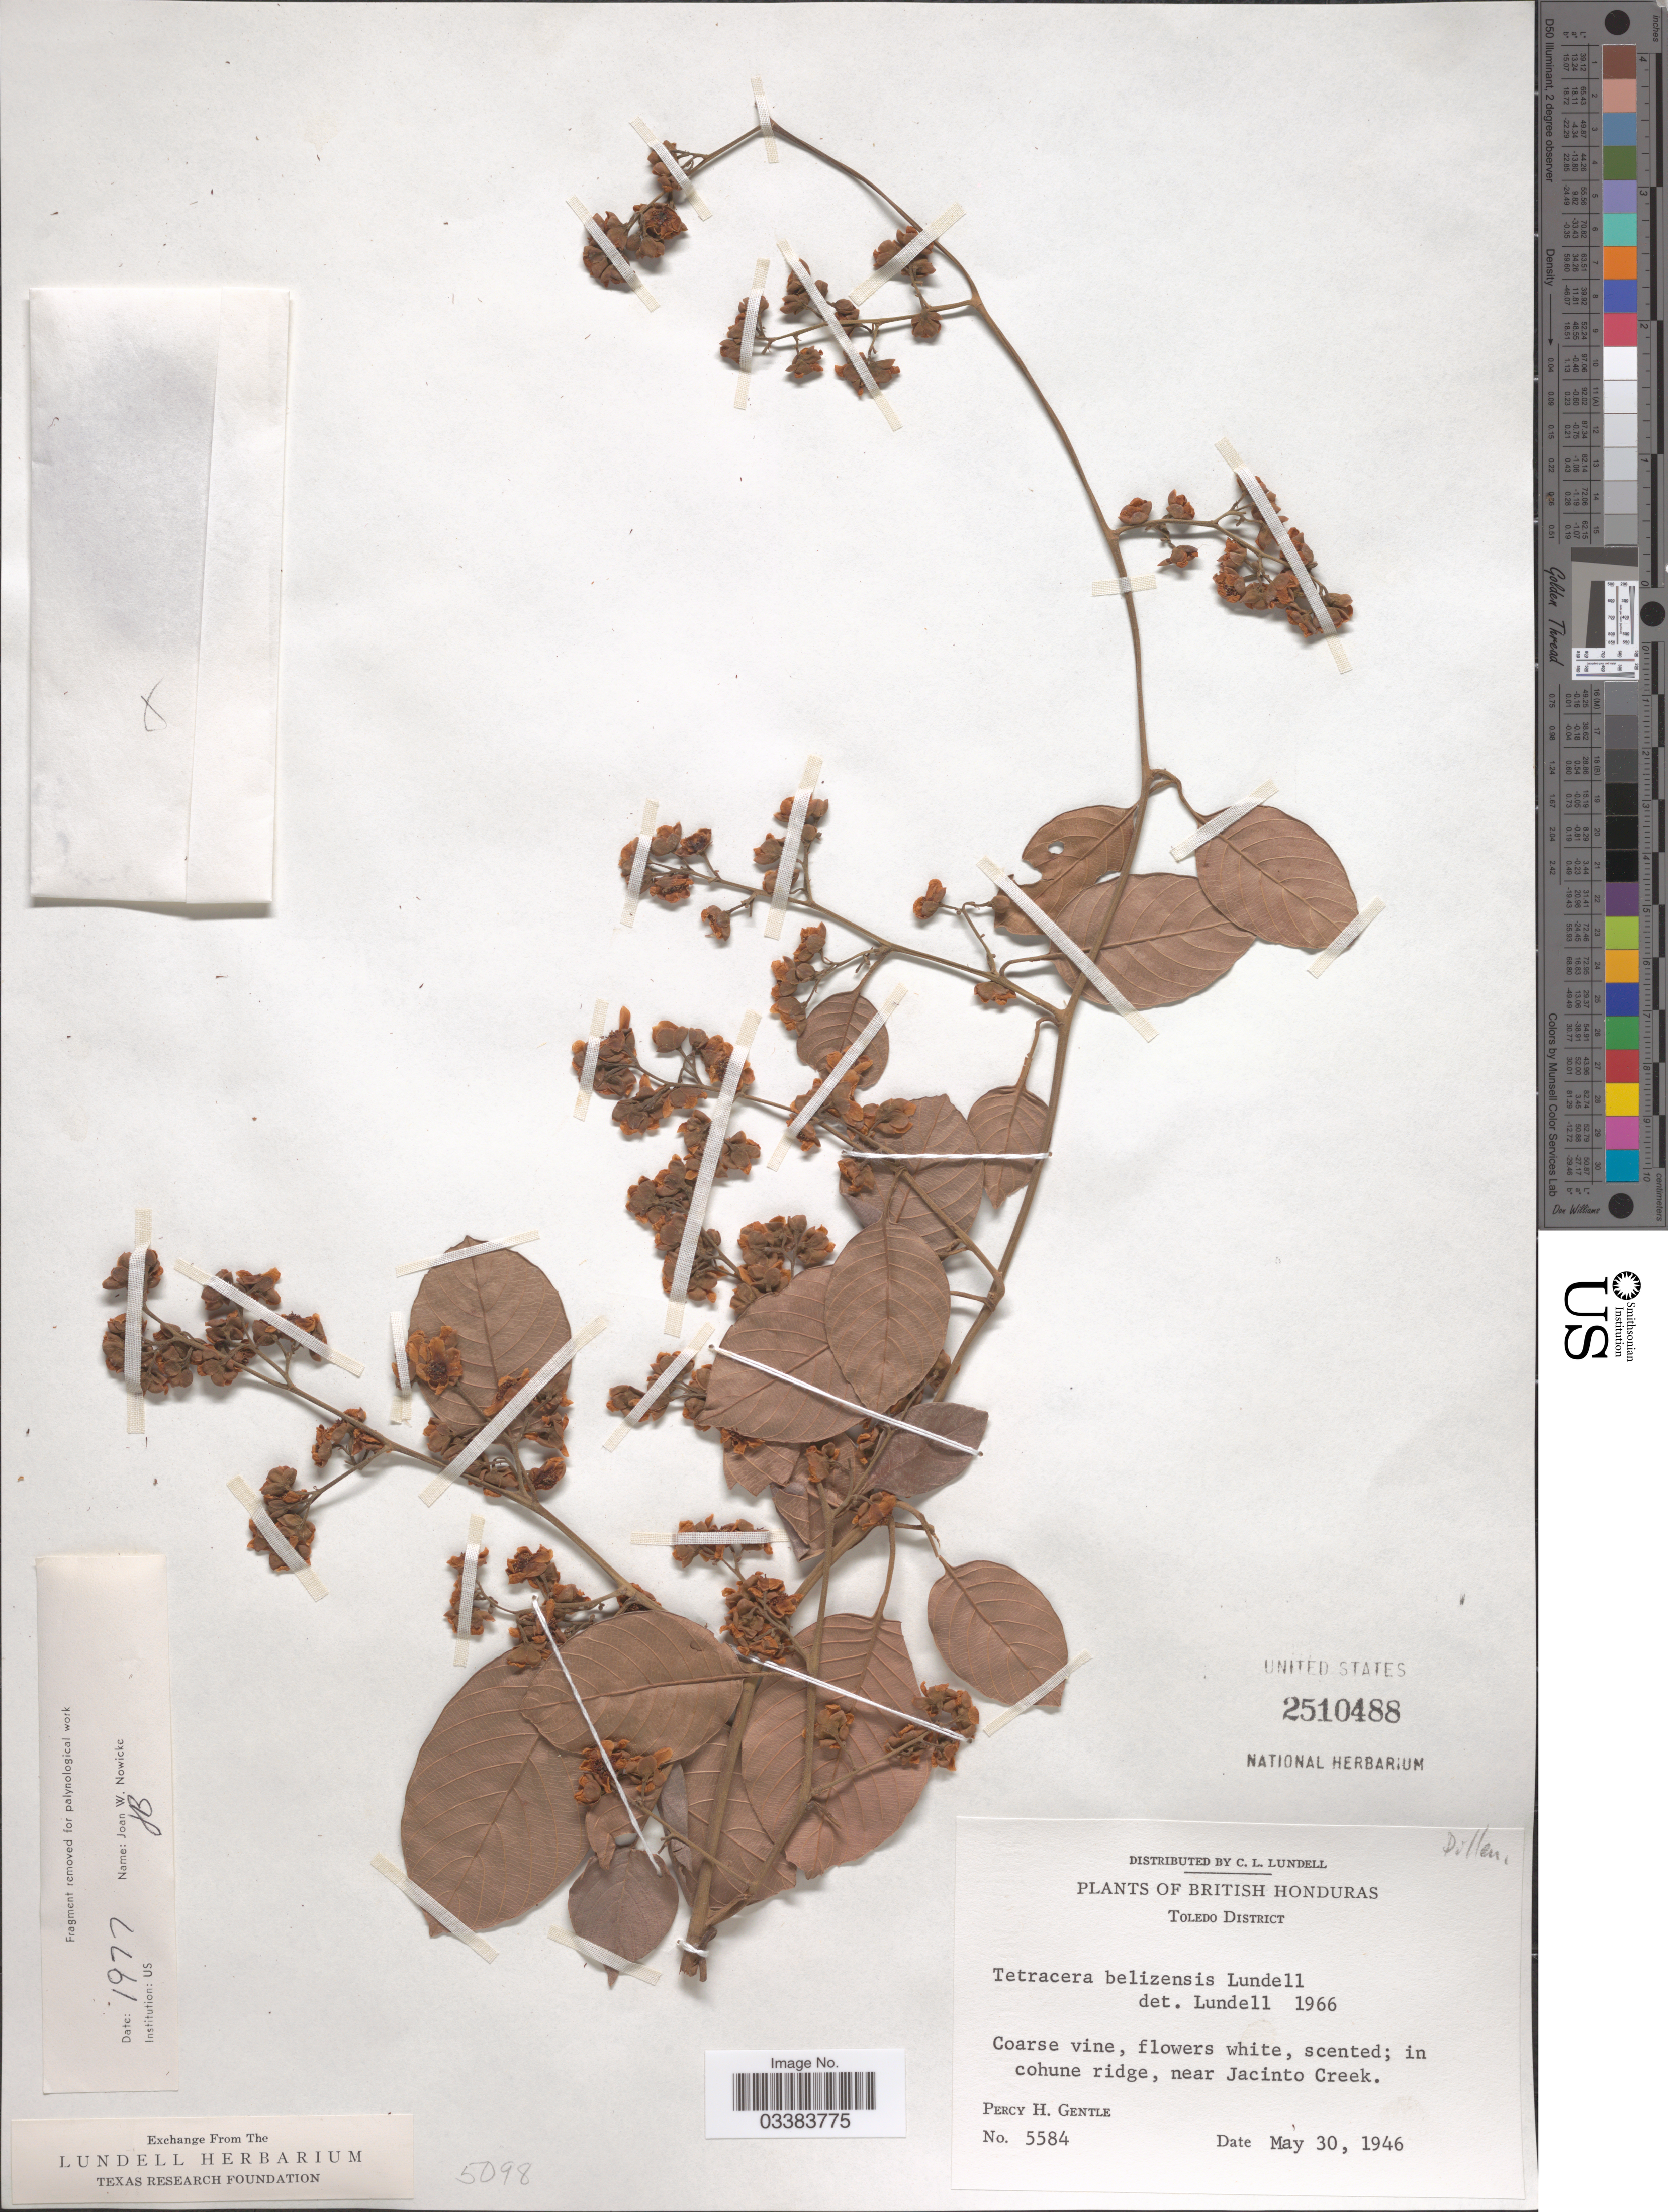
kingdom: Plantae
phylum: Tracheophyta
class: Magnoliopsida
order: Dilleniales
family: Dilleniaceae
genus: Tetracera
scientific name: Tetracera belizensis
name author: Lundell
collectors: P. H. Gentle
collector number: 5584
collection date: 1946-05-30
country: Belize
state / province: Toledo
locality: British Honduras. Toledo District. Near Jacinto Creek.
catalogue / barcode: US 2510488